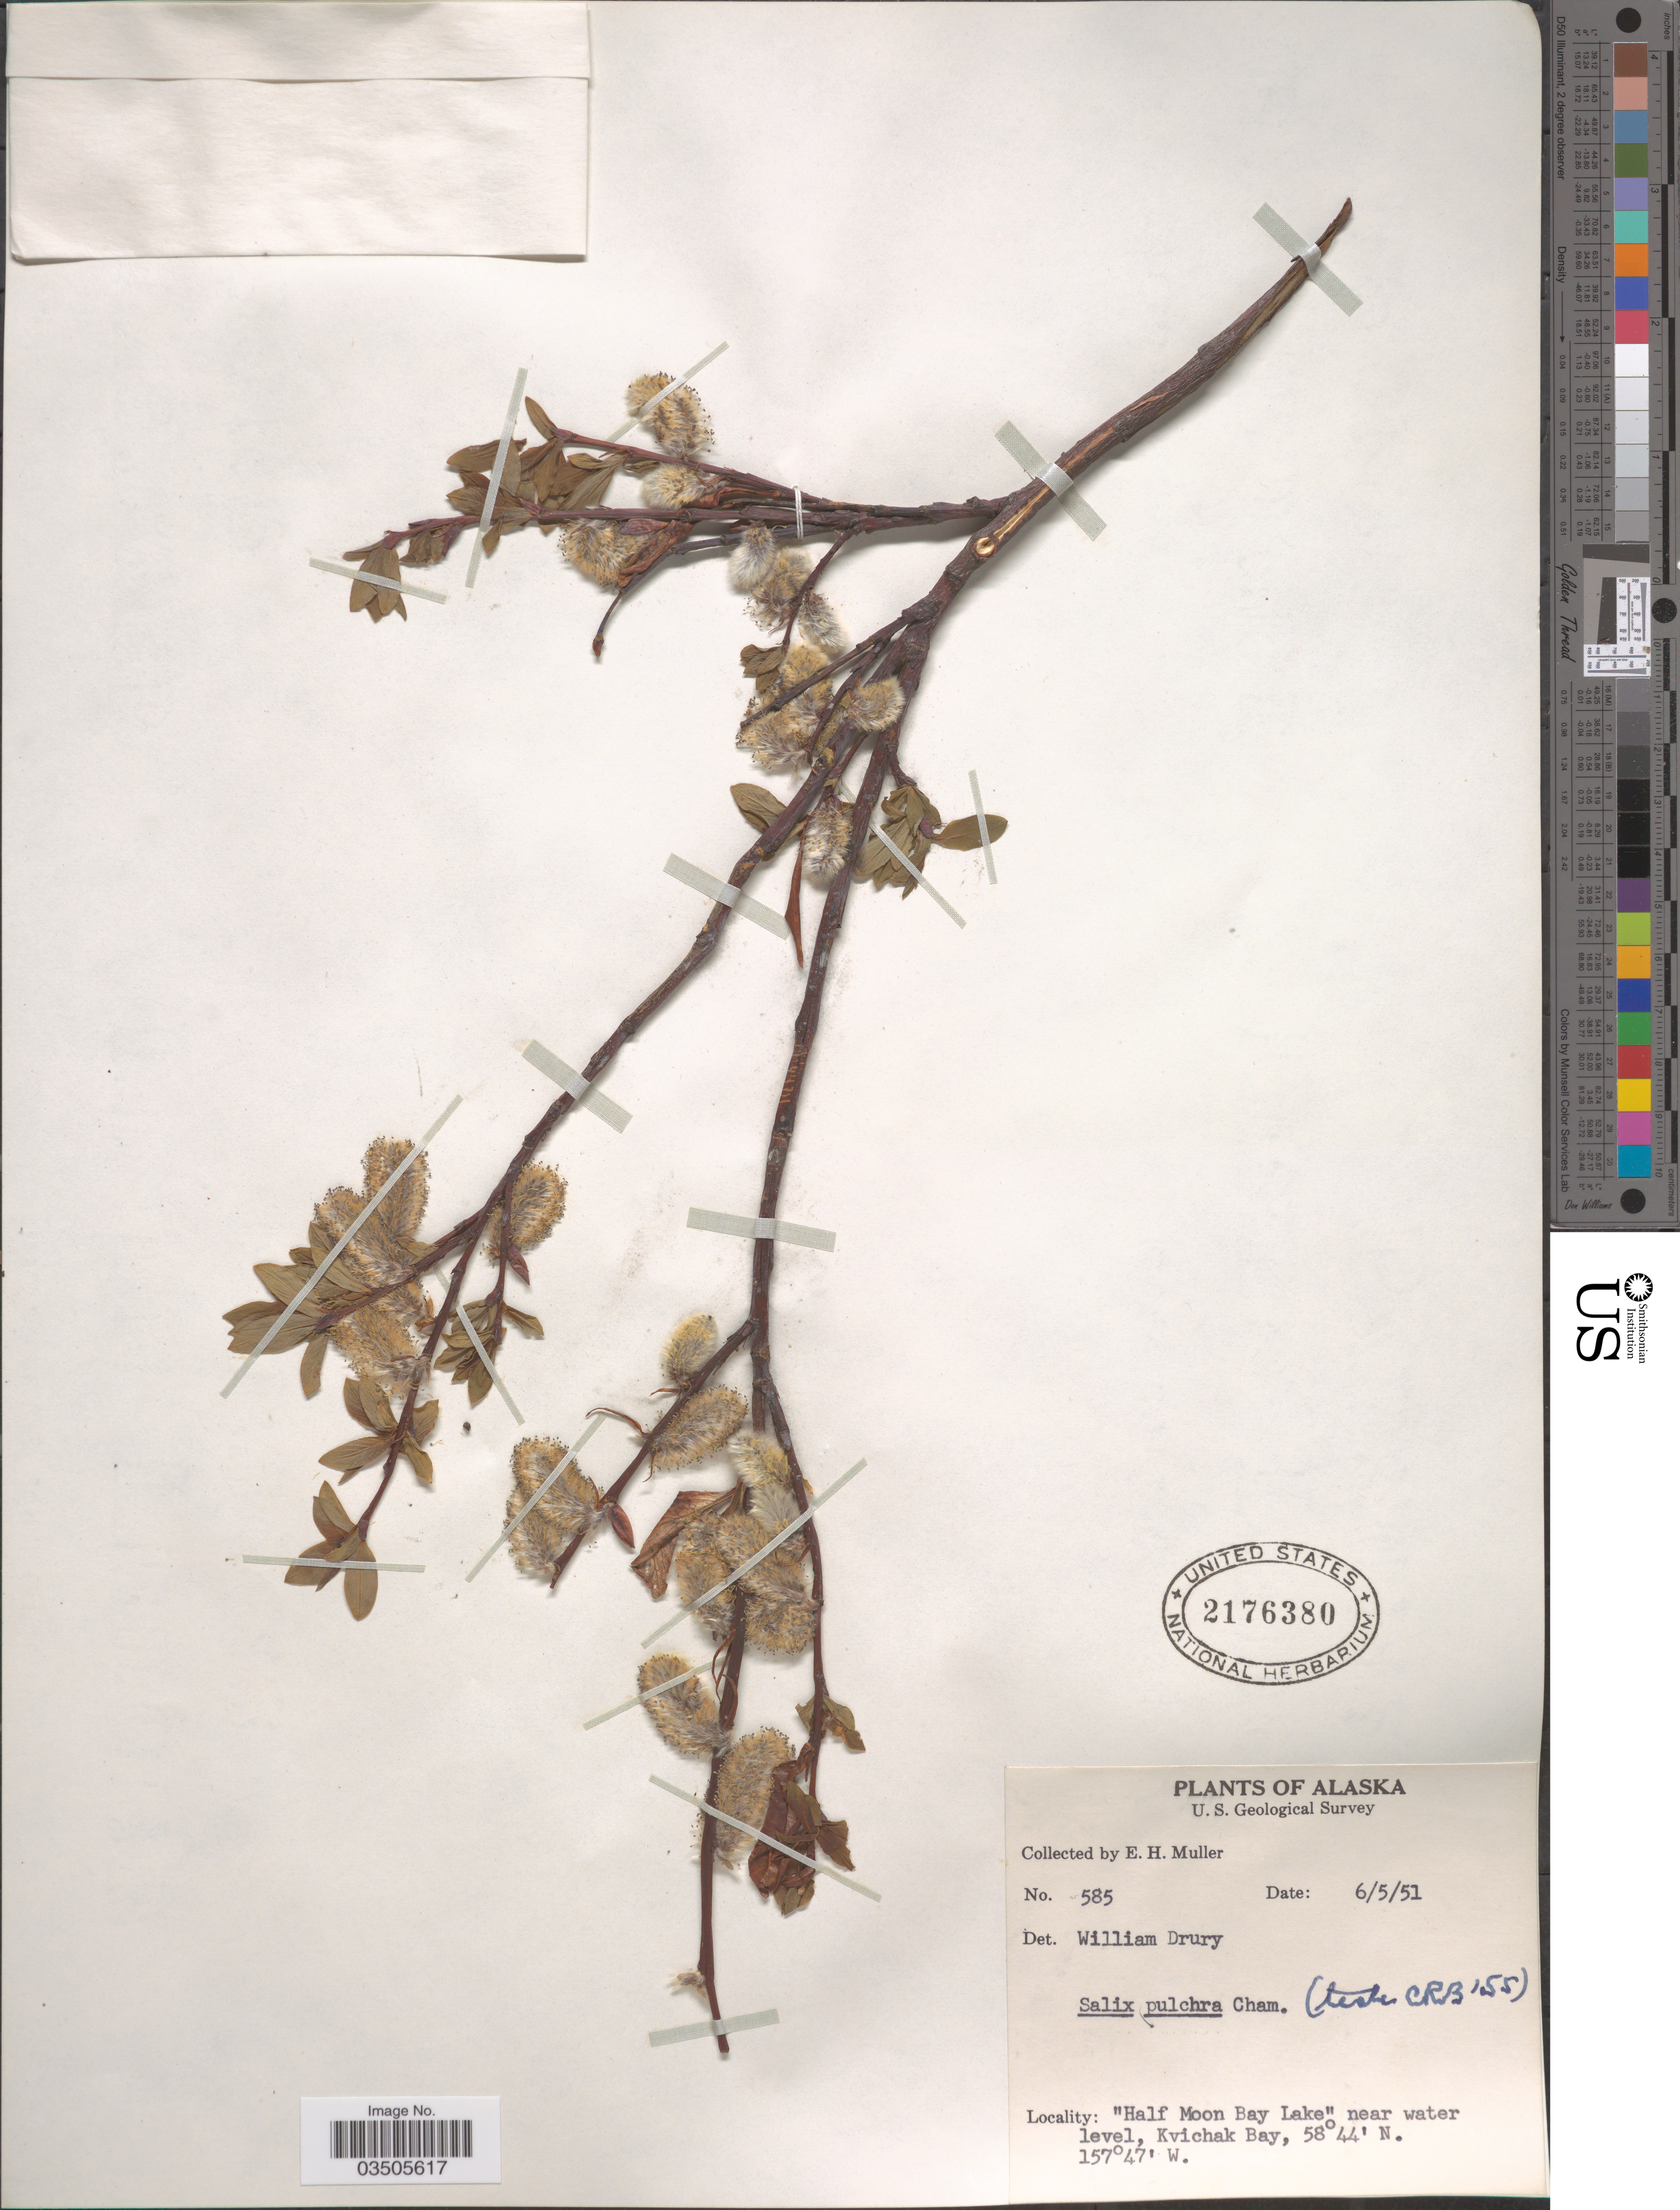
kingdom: Plantae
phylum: Tracheophyta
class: Magnoliopsida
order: Malpighiales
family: Salicaceae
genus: Salix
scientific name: Salix pulchra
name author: Cham.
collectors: E. H. Muller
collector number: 585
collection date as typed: Transcribed d/m/y: 5/6/51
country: United States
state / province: Alaska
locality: Half Moon Bay Lake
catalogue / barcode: US 2176380